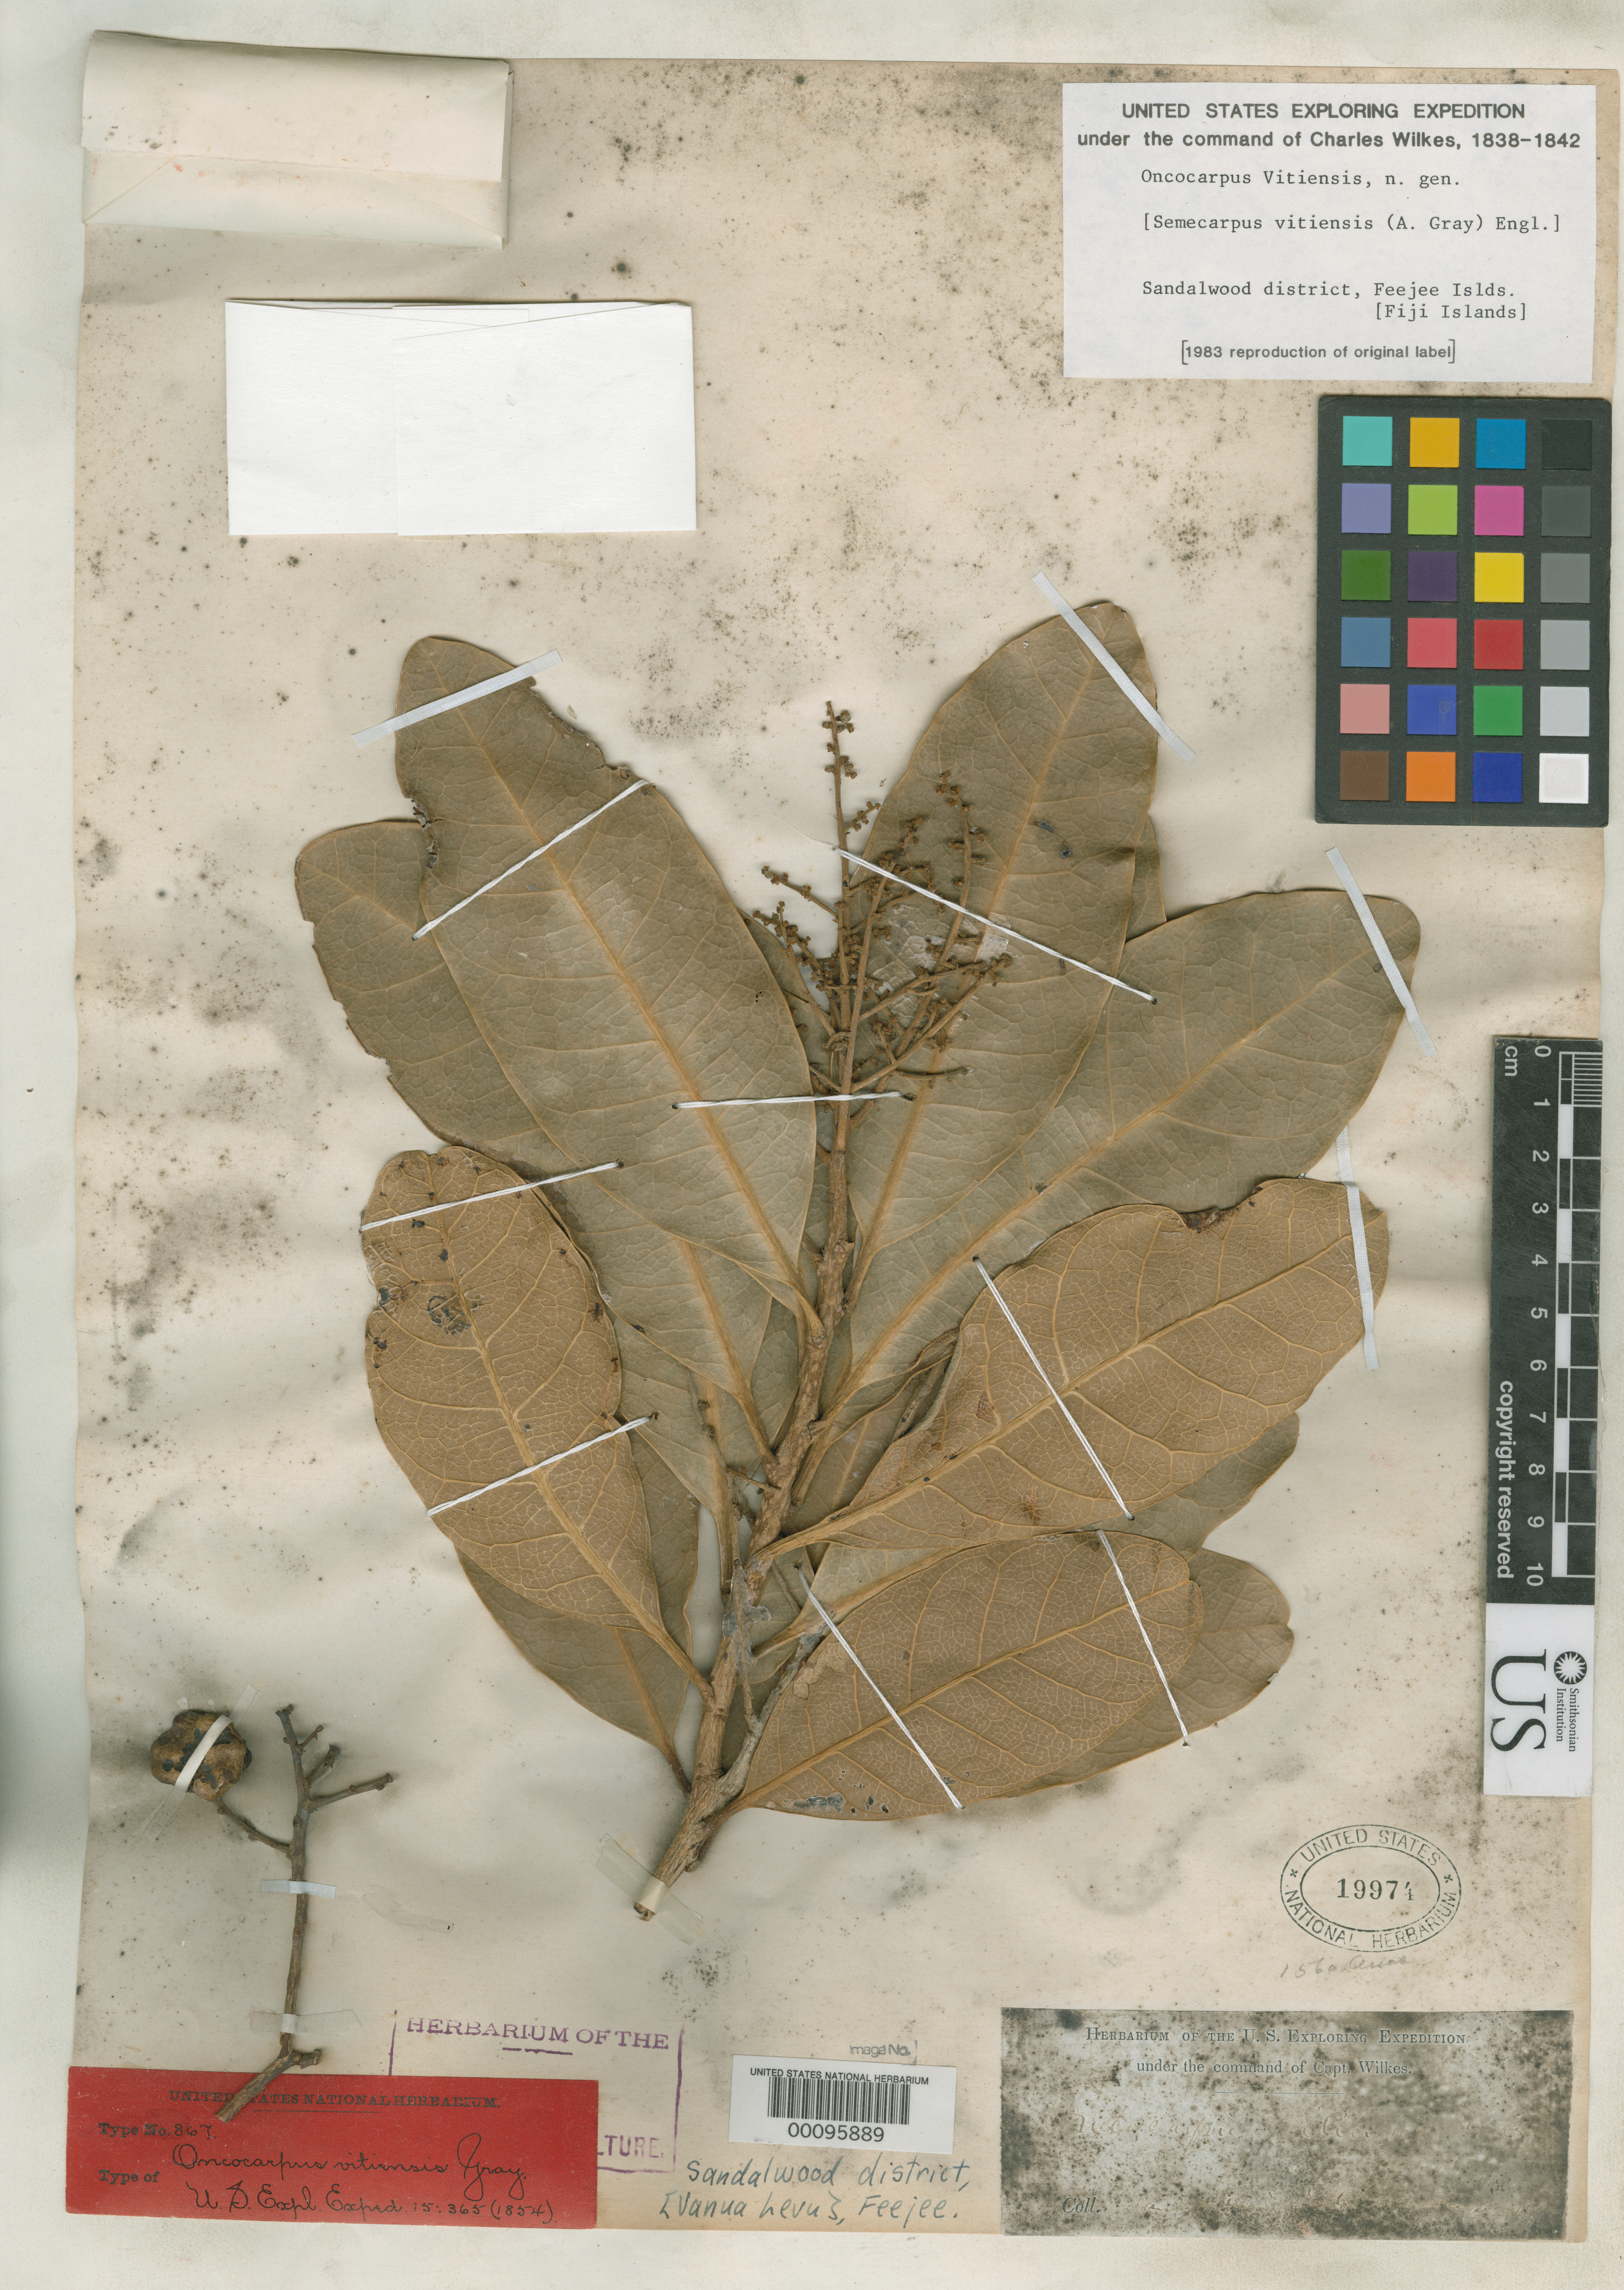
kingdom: Plantae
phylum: Tracheophyta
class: Magnoliopsida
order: Sapindales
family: Anacardiaceae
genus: Oncocarpus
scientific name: Oncocarpus vitiensis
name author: A. Gray in Wilkes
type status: Syntype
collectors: Wilkes Explor. Exped.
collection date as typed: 1838 to -- --- 1842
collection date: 1838/1842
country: Fiji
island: Viti Levu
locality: Rewa and Sandalwood district of Vanua Levu. [Viti Levu Group]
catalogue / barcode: US 19974